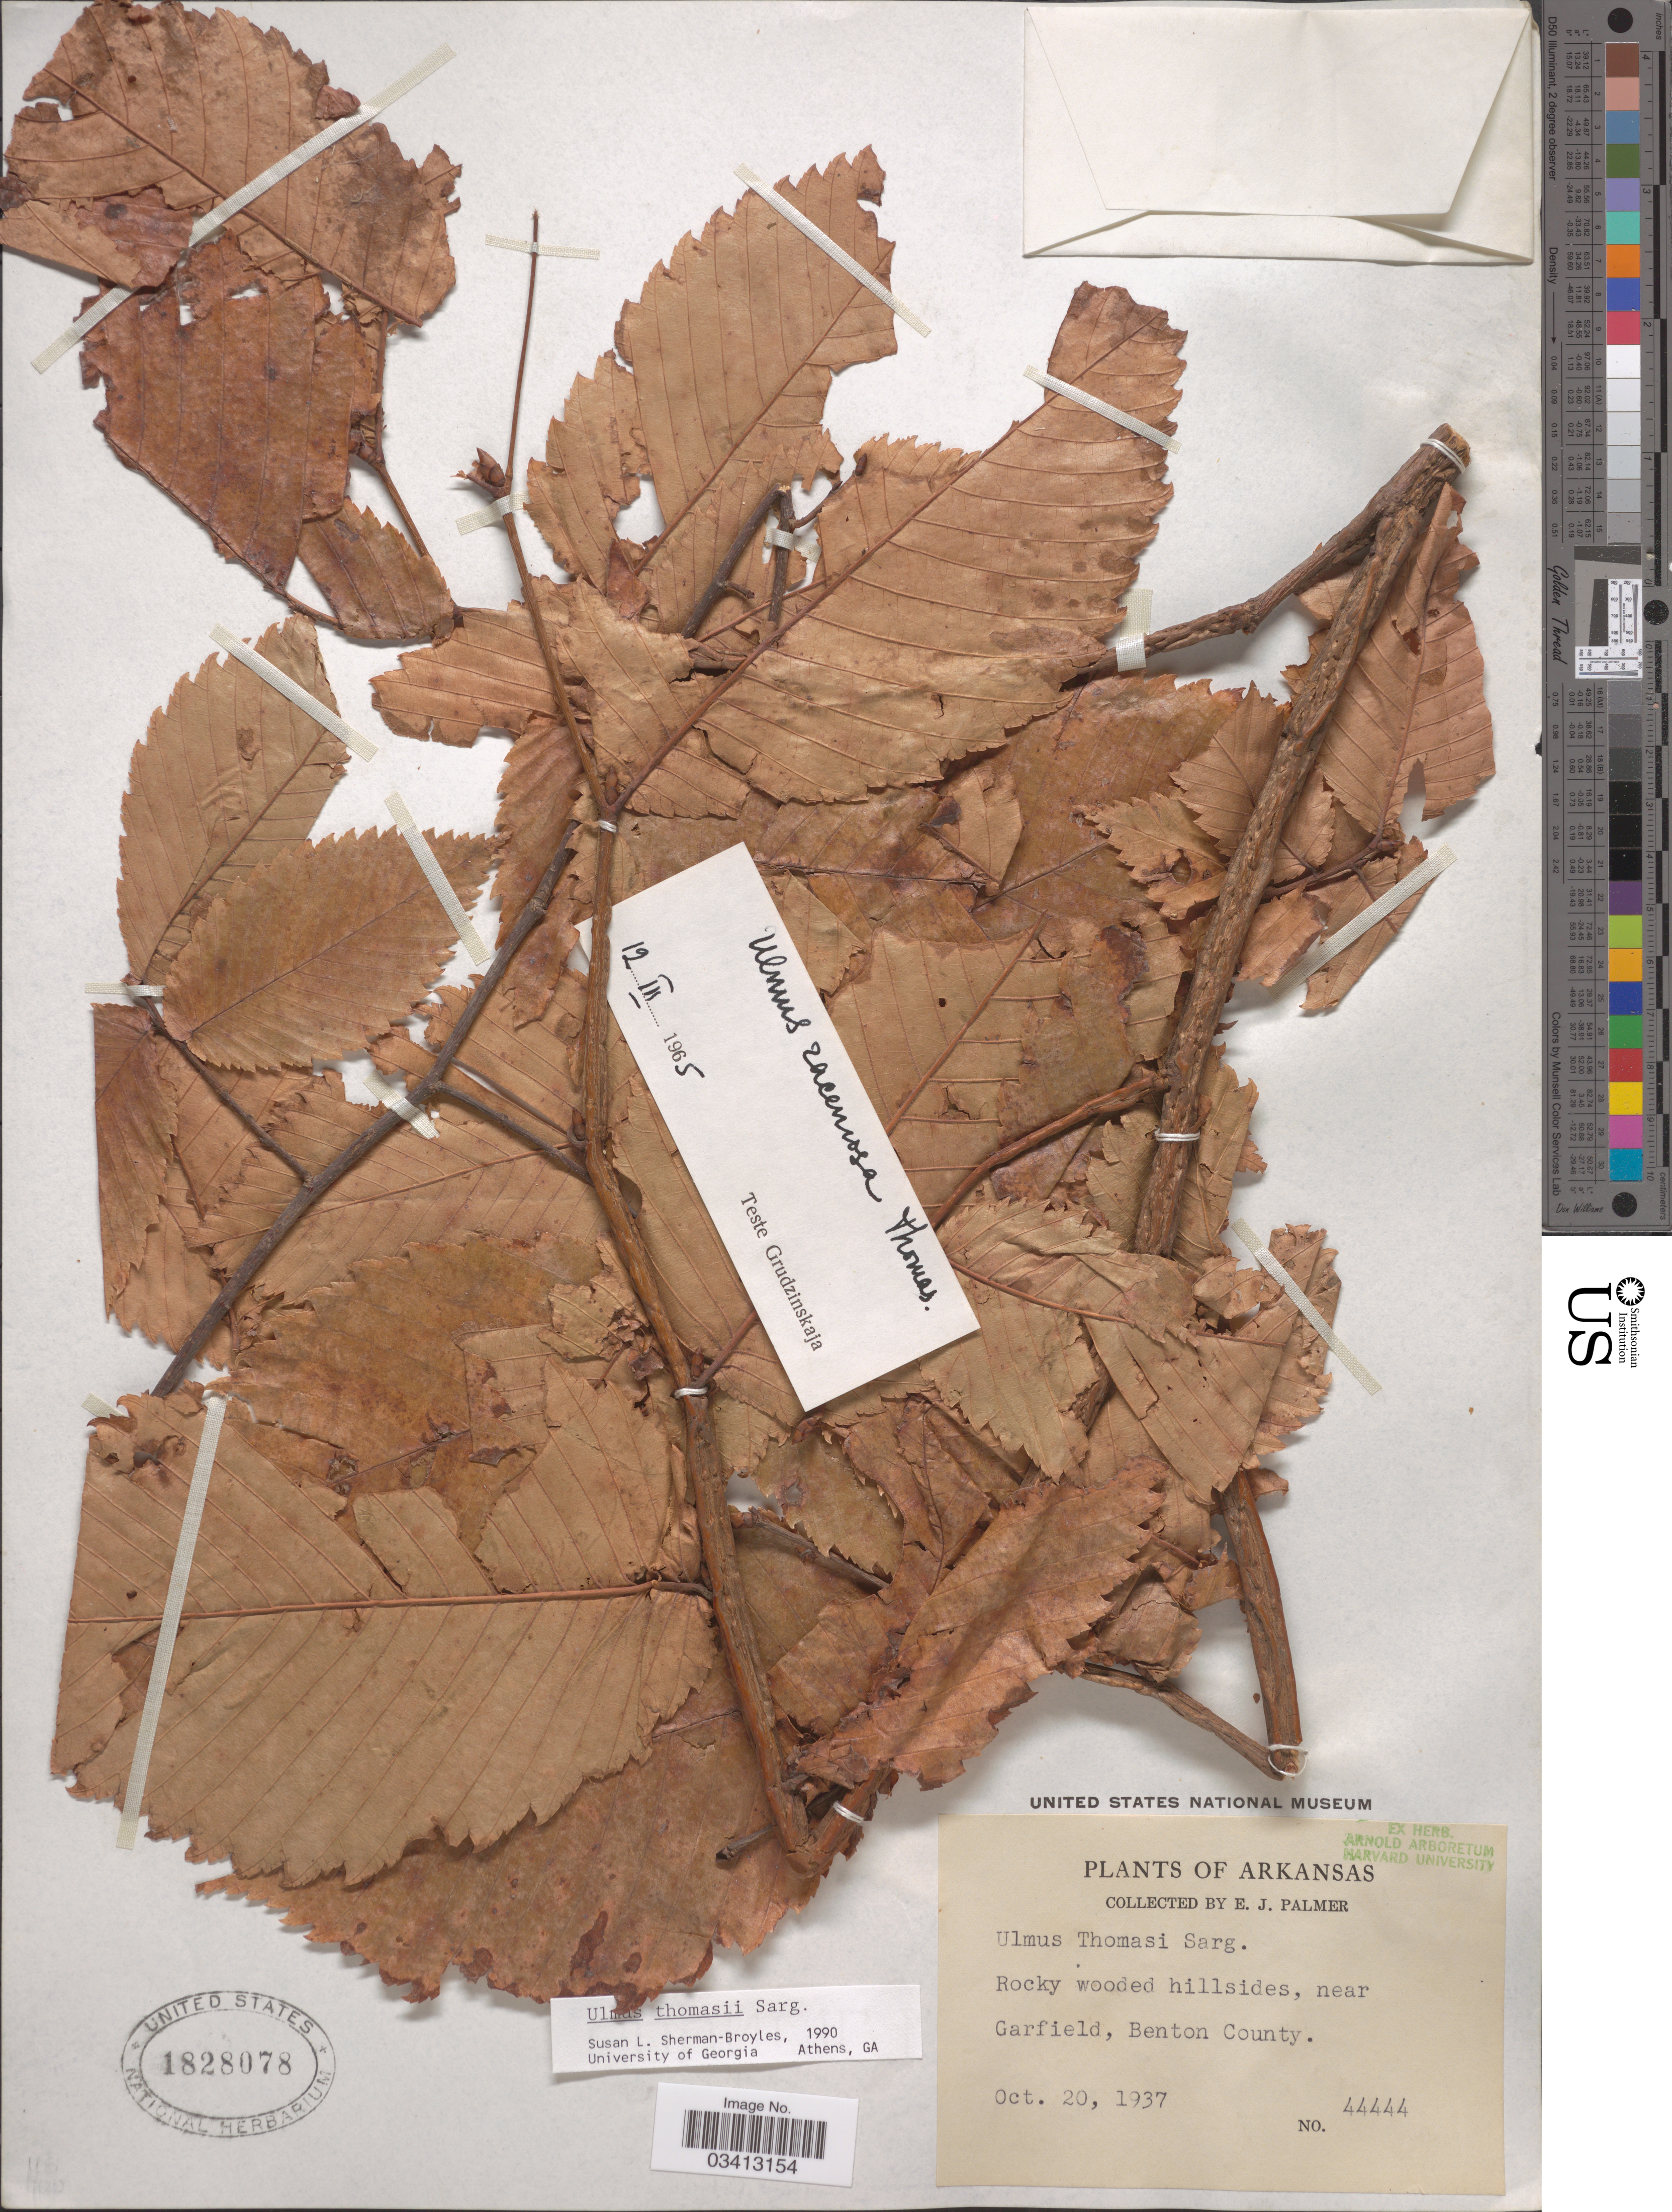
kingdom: Plantae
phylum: Tracheophyta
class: Magnoliopsida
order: Rosales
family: Ulmaceae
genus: Ulmus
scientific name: Ulmus thomasii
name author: Sarg.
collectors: E. J. Palmer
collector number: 44444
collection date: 1937-10-20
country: United States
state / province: Arkansas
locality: Near Garfield, Benton County.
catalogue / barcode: US 1828078